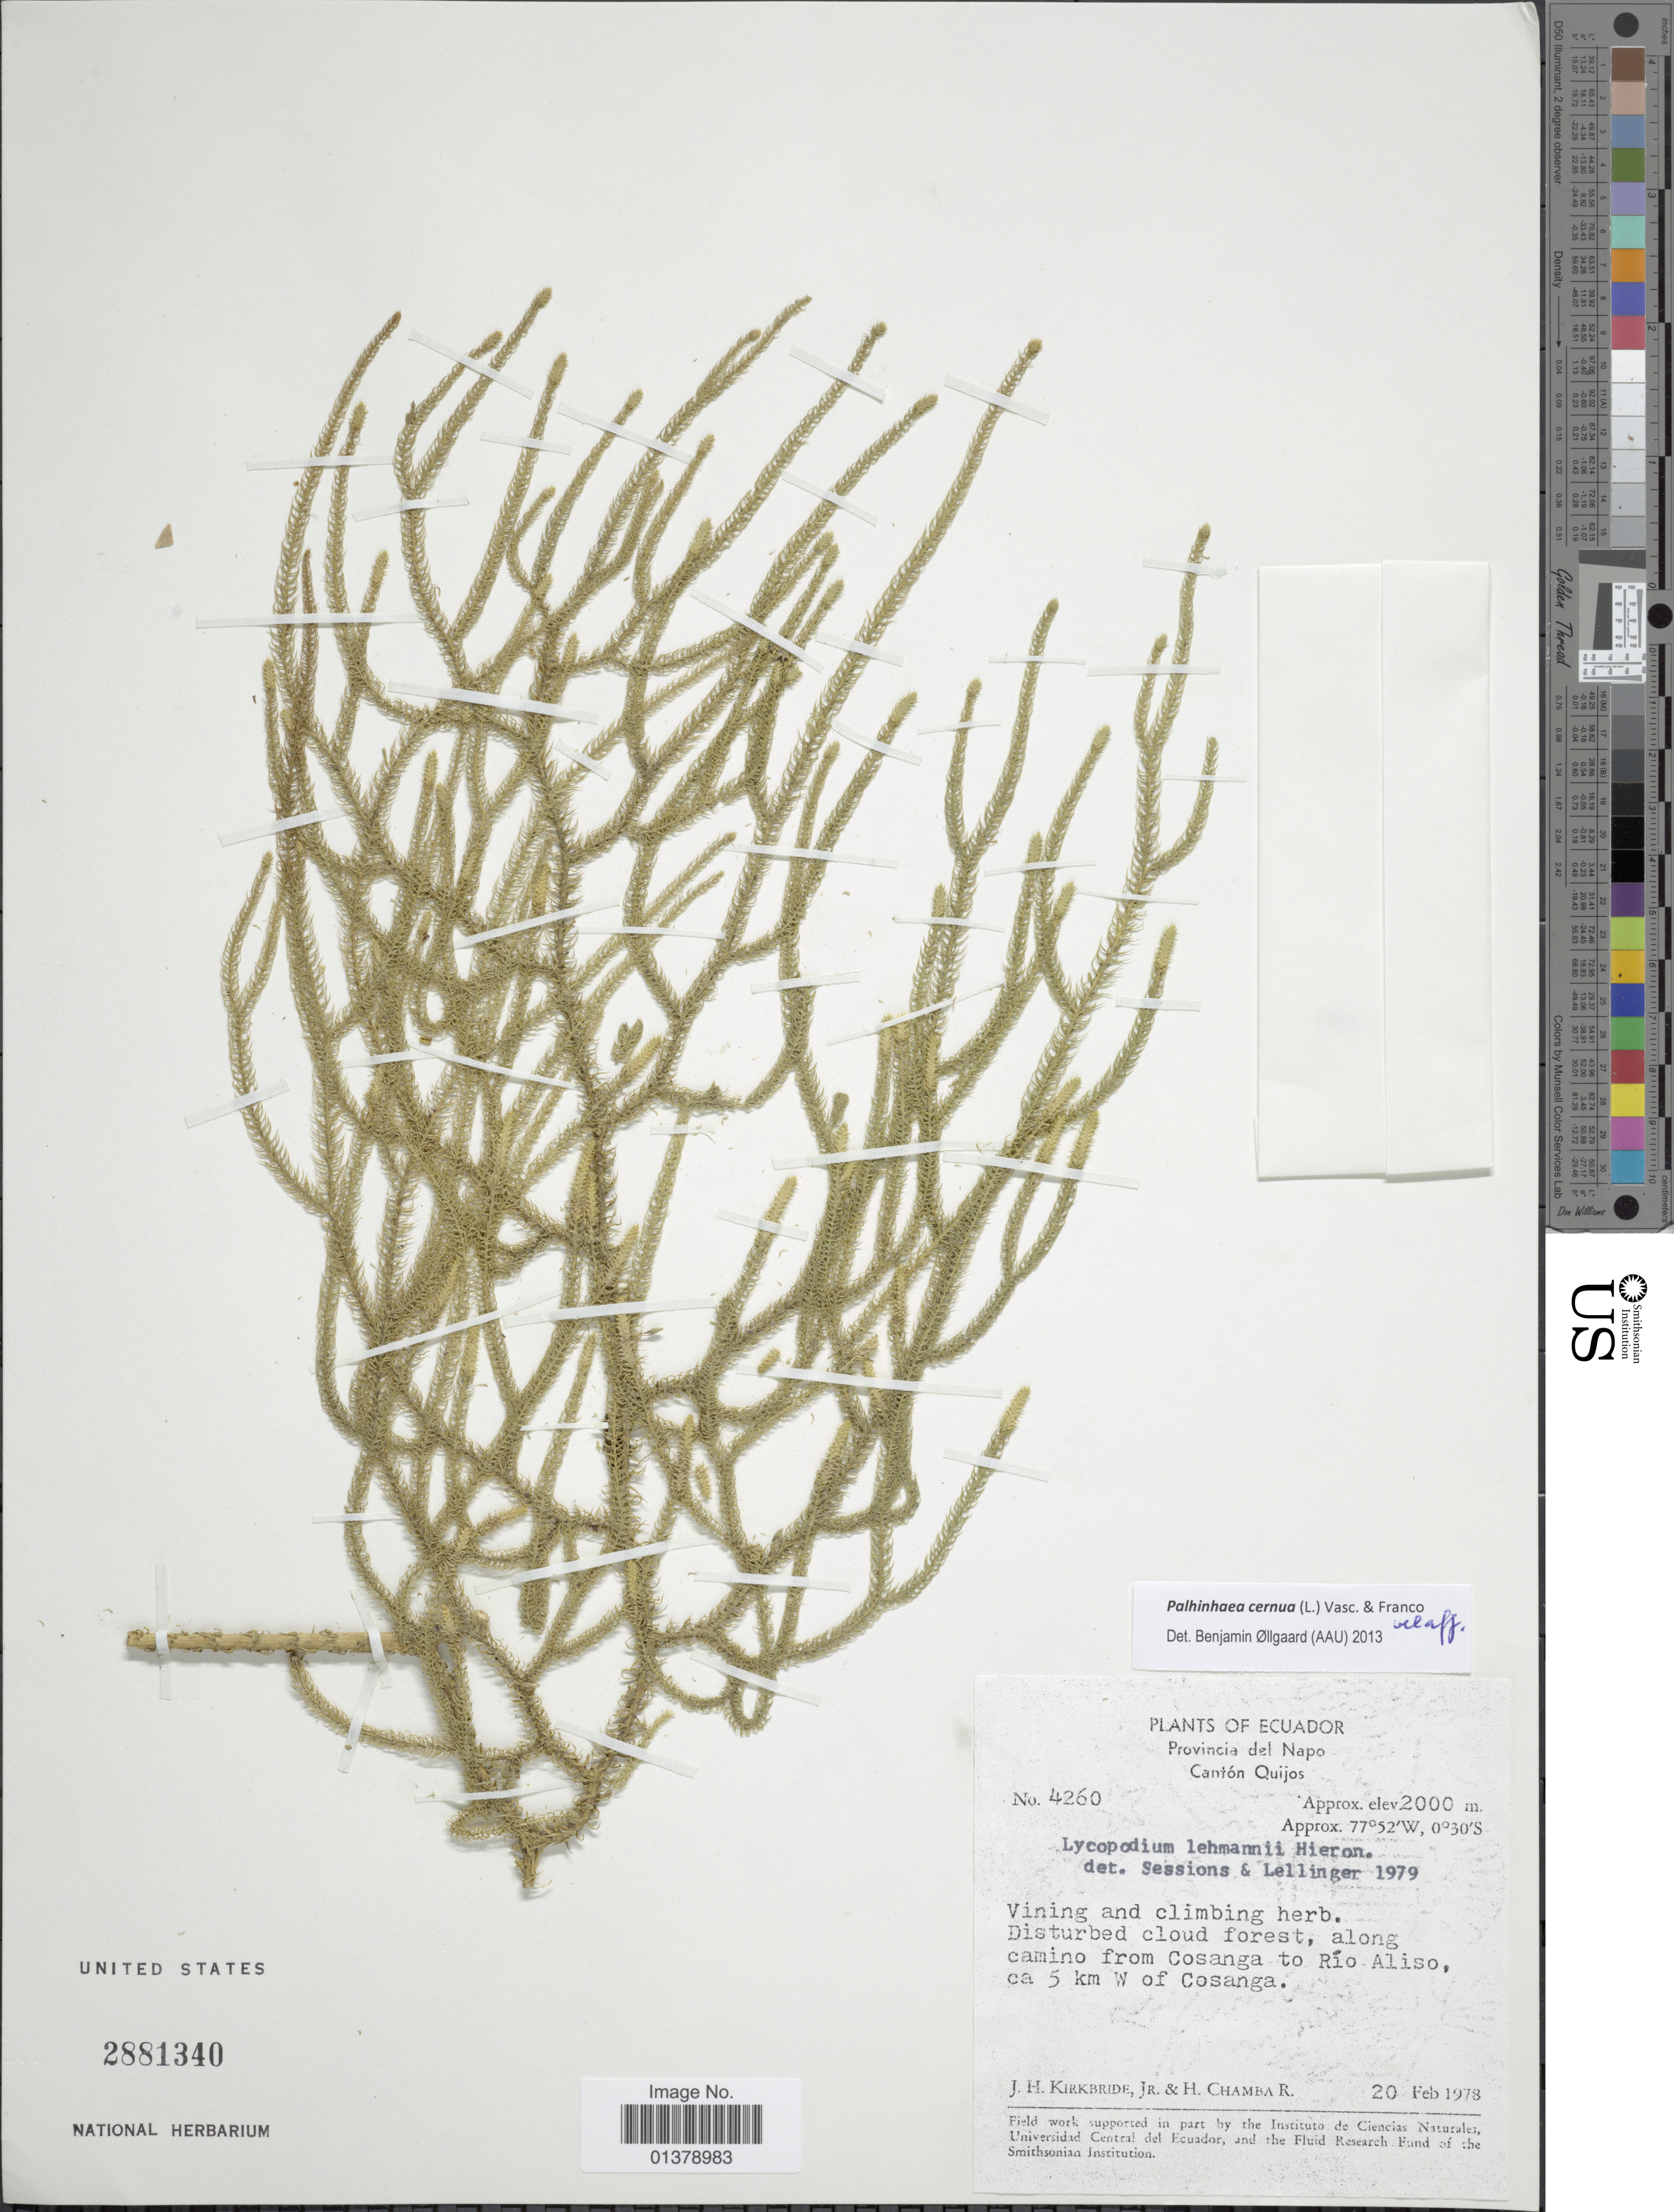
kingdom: Plantae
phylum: Tracheophyta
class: Lycopodiopsida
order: Lycopodiales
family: Lycopodiaceae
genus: Palhinhaea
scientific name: Palhinhaea cernua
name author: (L.) Vasc. & Franco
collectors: J. H. Kirkbride & H. Chambra-R.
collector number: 4260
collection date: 1978-02-20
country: Ecuador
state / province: Napo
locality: Provincia del Napo, Cantón Quijos, Disturbed cloud forest, along camino from Cosanga to Rio Aliso, ca. 5 km W of Cosanga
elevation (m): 2000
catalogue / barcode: US 2881340